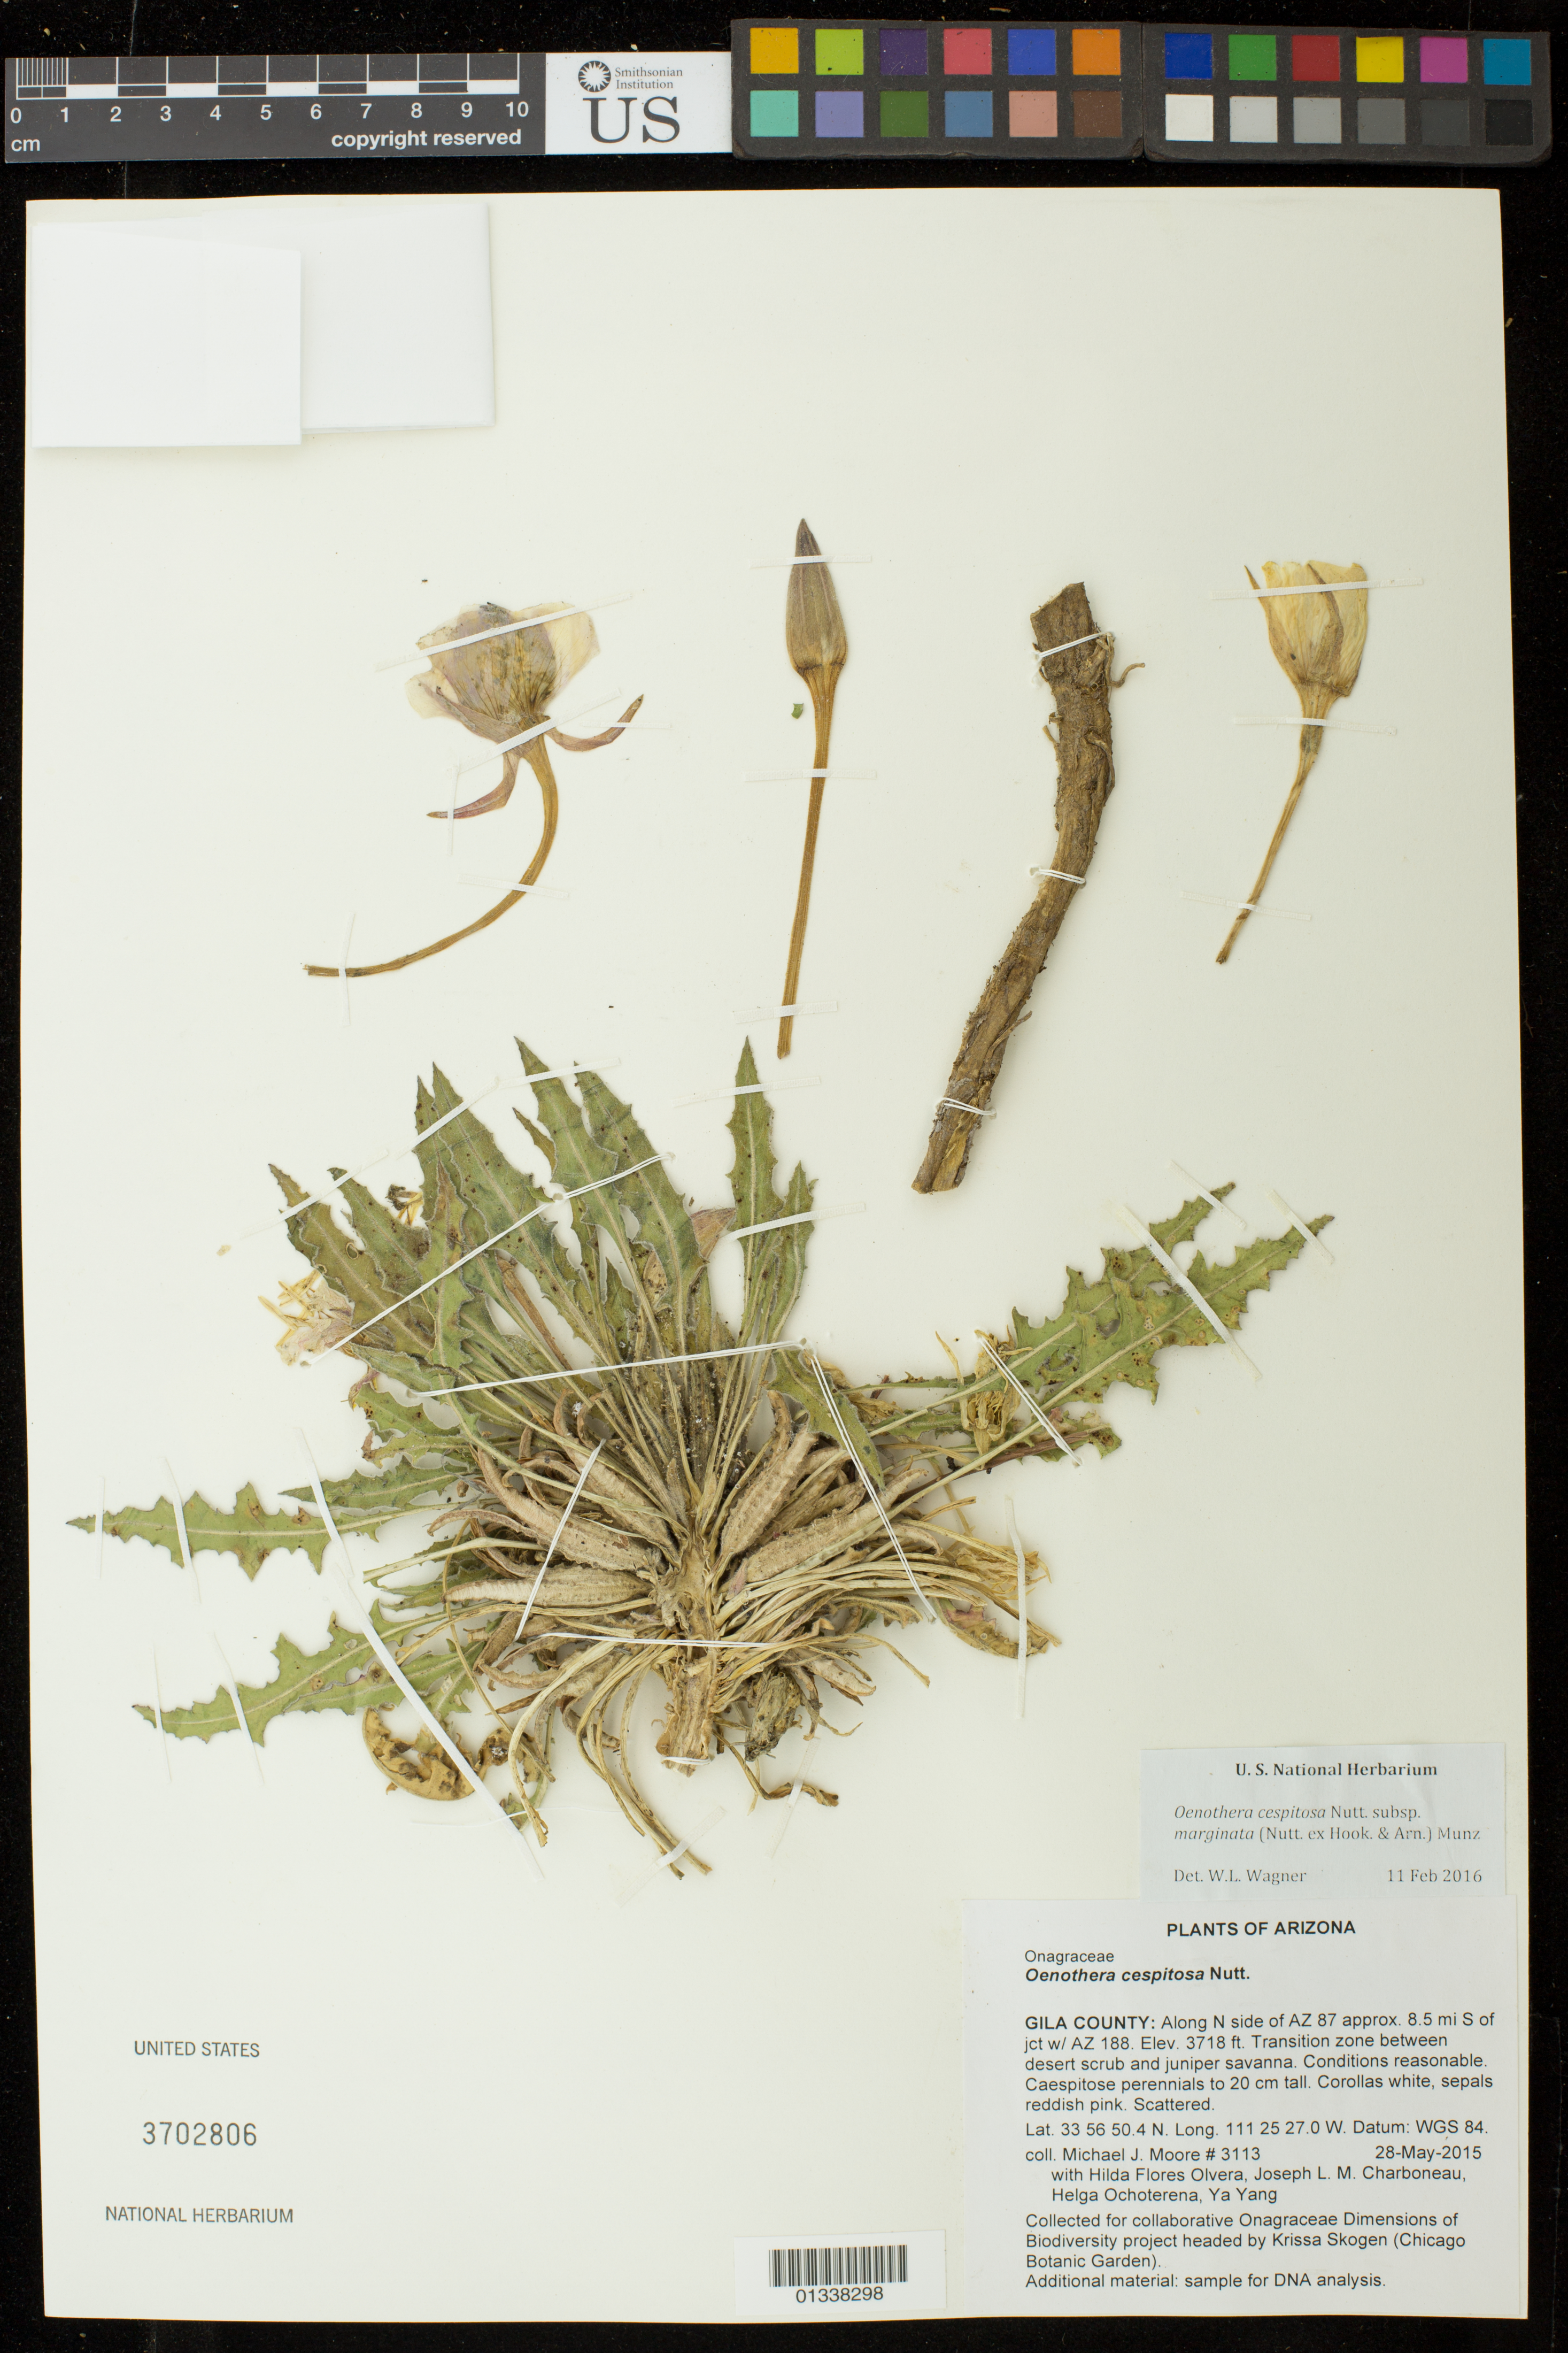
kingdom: Plantae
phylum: Tracheophyta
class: Magnoliopsida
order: Myrtales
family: Onagraceae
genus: Oenothera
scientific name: Oenothera cespitosa subsp. marginata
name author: (Nutt. ex Hook. & Arn.) Munz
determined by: Wagner, W. L., (BOT), Smithsonian Institution - National Museum of Natural History (UNITED STATES)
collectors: M. J. Moore, H. Flores Olvera, J. L. M. Charboneau, H. Ochoterena-B. & Y. Yang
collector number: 3113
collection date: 2015-05-28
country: United States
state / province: Arizona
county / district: Gila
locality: Along N side of AZ 87 approx. 8.5 mi S of jct w/ AZ 188.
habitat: Transition zone between desert scrub and juniper savanna. Conditions reasonable.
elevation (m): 1133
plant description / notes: Collected for collaborative Onagraceae Dimensions of Biodiversity project headed by Krissa Skogen (Chicago Botanic Garden).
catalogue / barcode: US 3702806